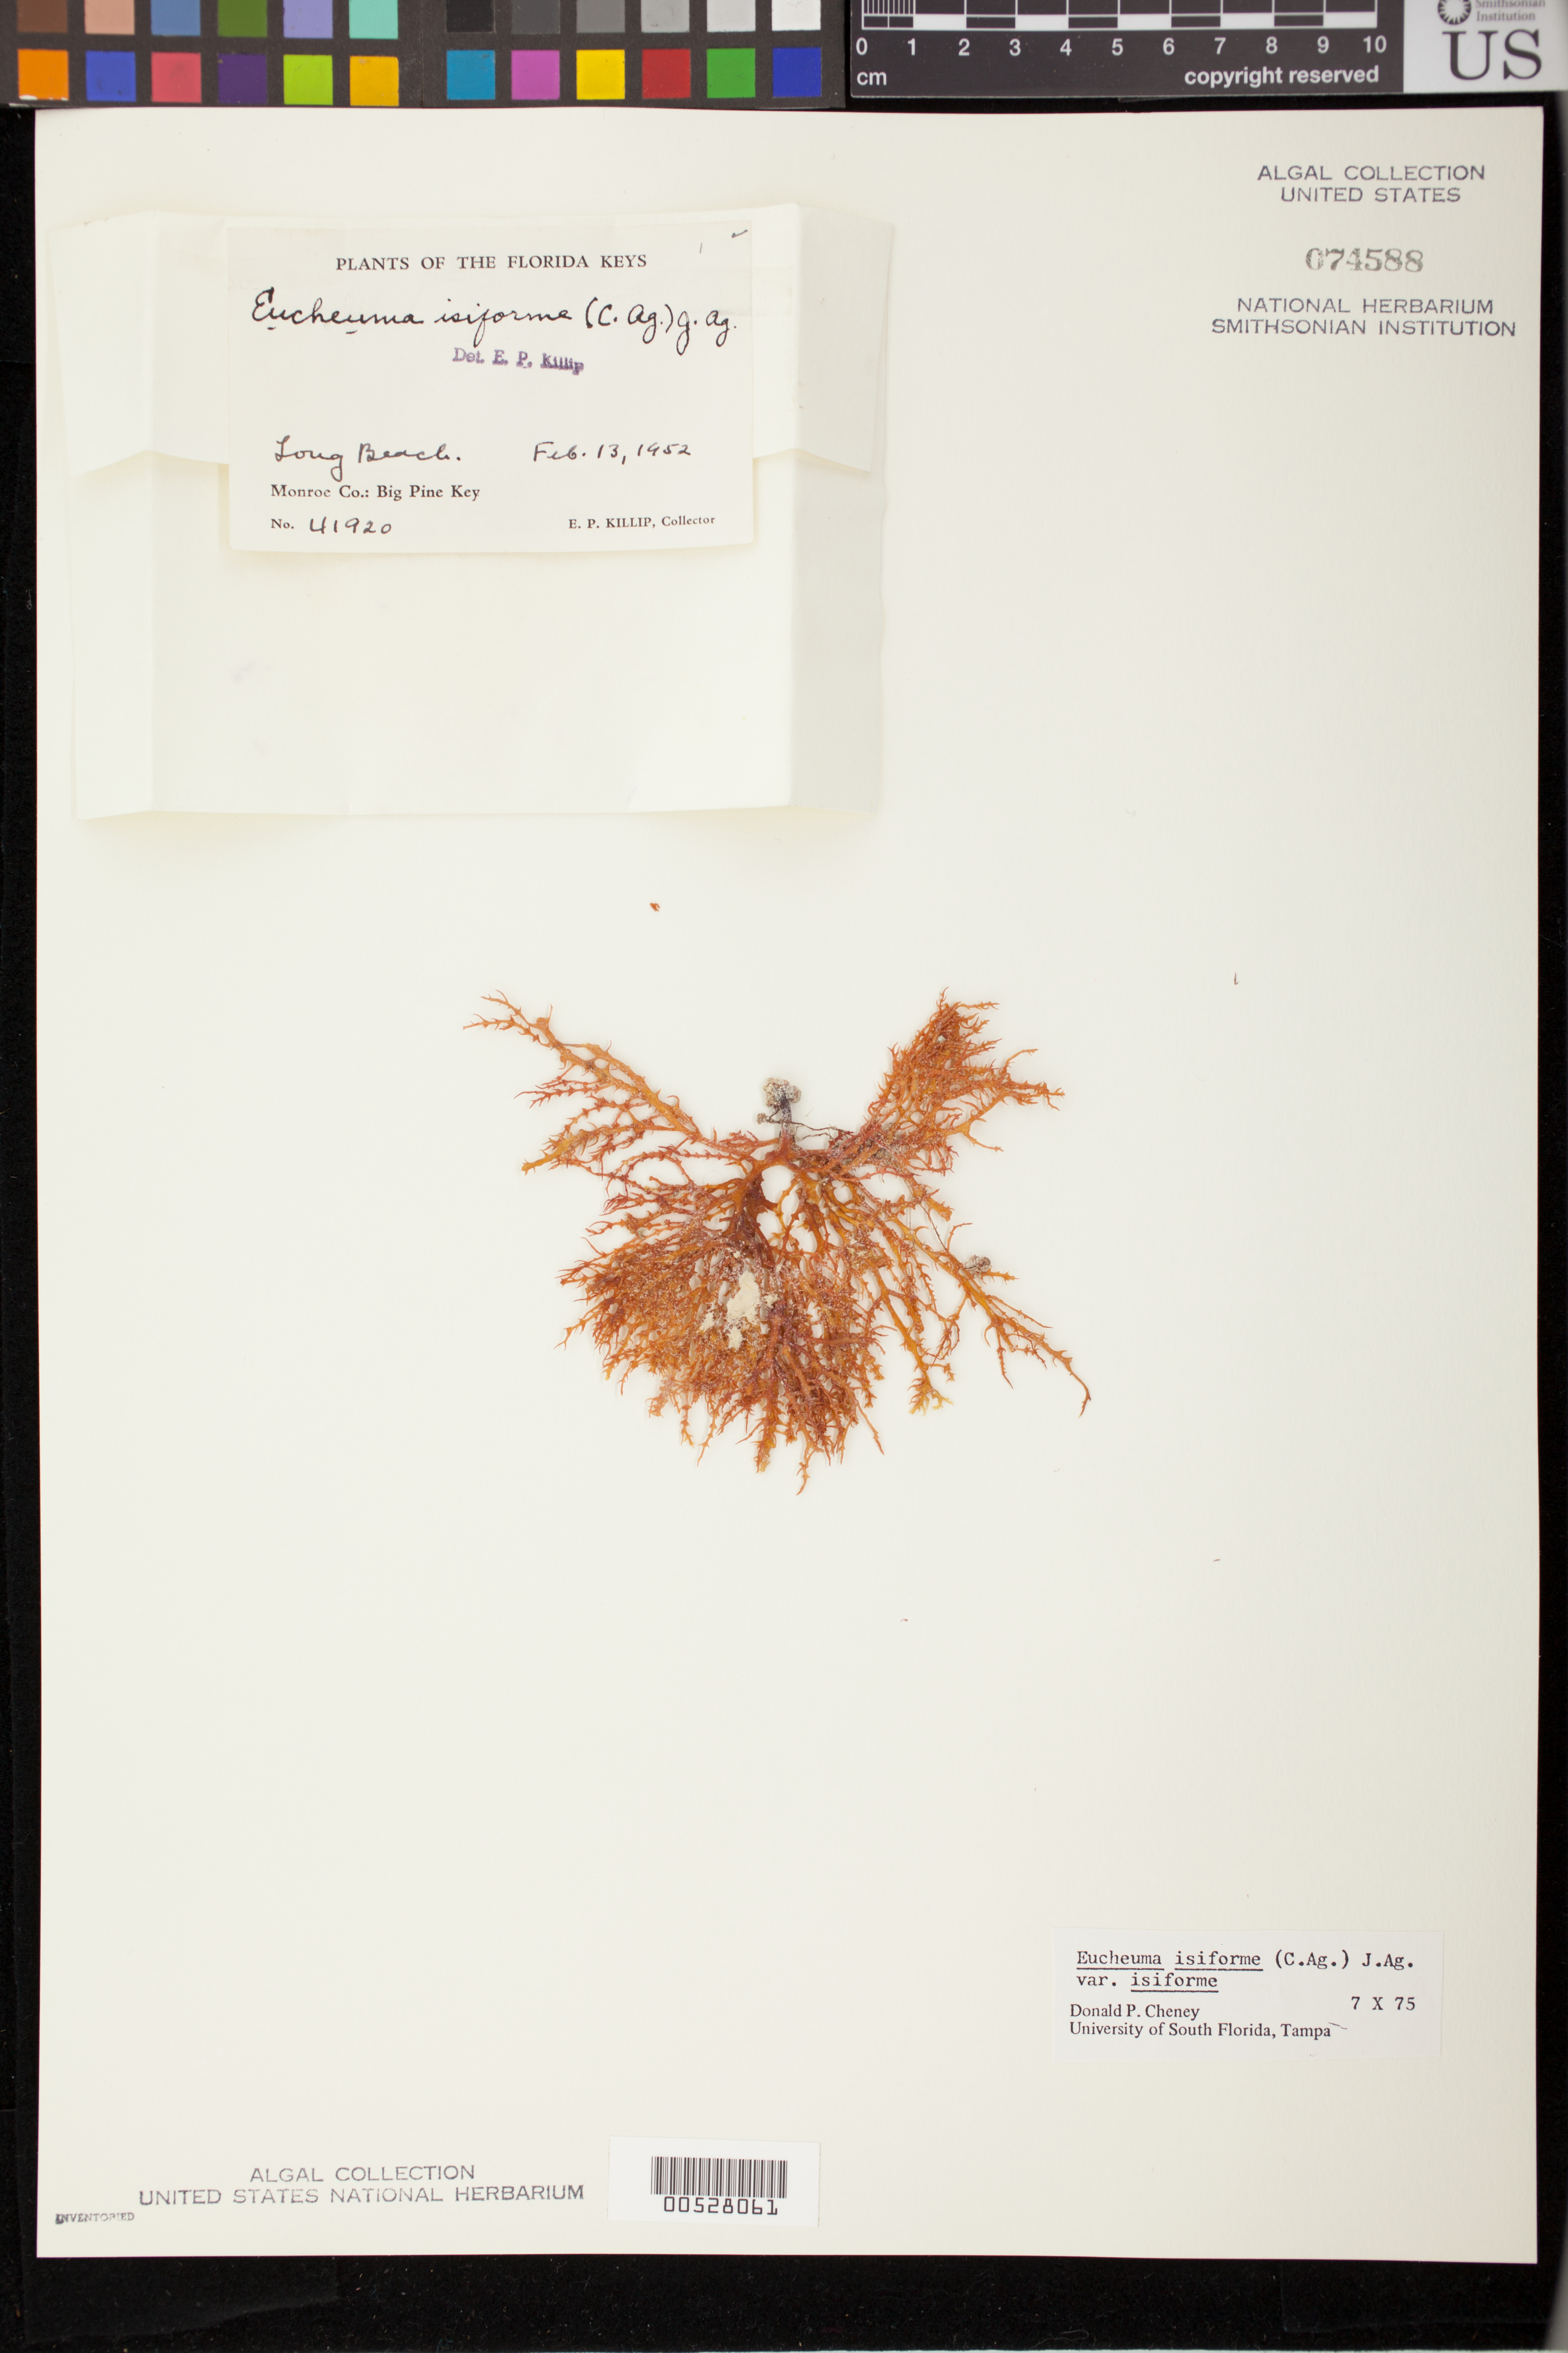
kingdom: Plantae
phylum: Rhodophyta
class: Florideophyceae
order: Gigartinales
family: Solieriaceae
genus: Eucheumatopsis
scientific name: Eucheumatopsis isiformis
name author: (C. Agardh) M.L. Núñez-Resendiz et al.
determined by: Algae name updating Project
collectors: E. P. Killip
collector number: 41920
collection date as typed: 13 Feb 1952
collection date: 1952-02-13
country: United States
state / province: Florida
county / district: Monroe County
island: Big Pine Key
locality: Long Beach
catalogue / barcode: US 74588